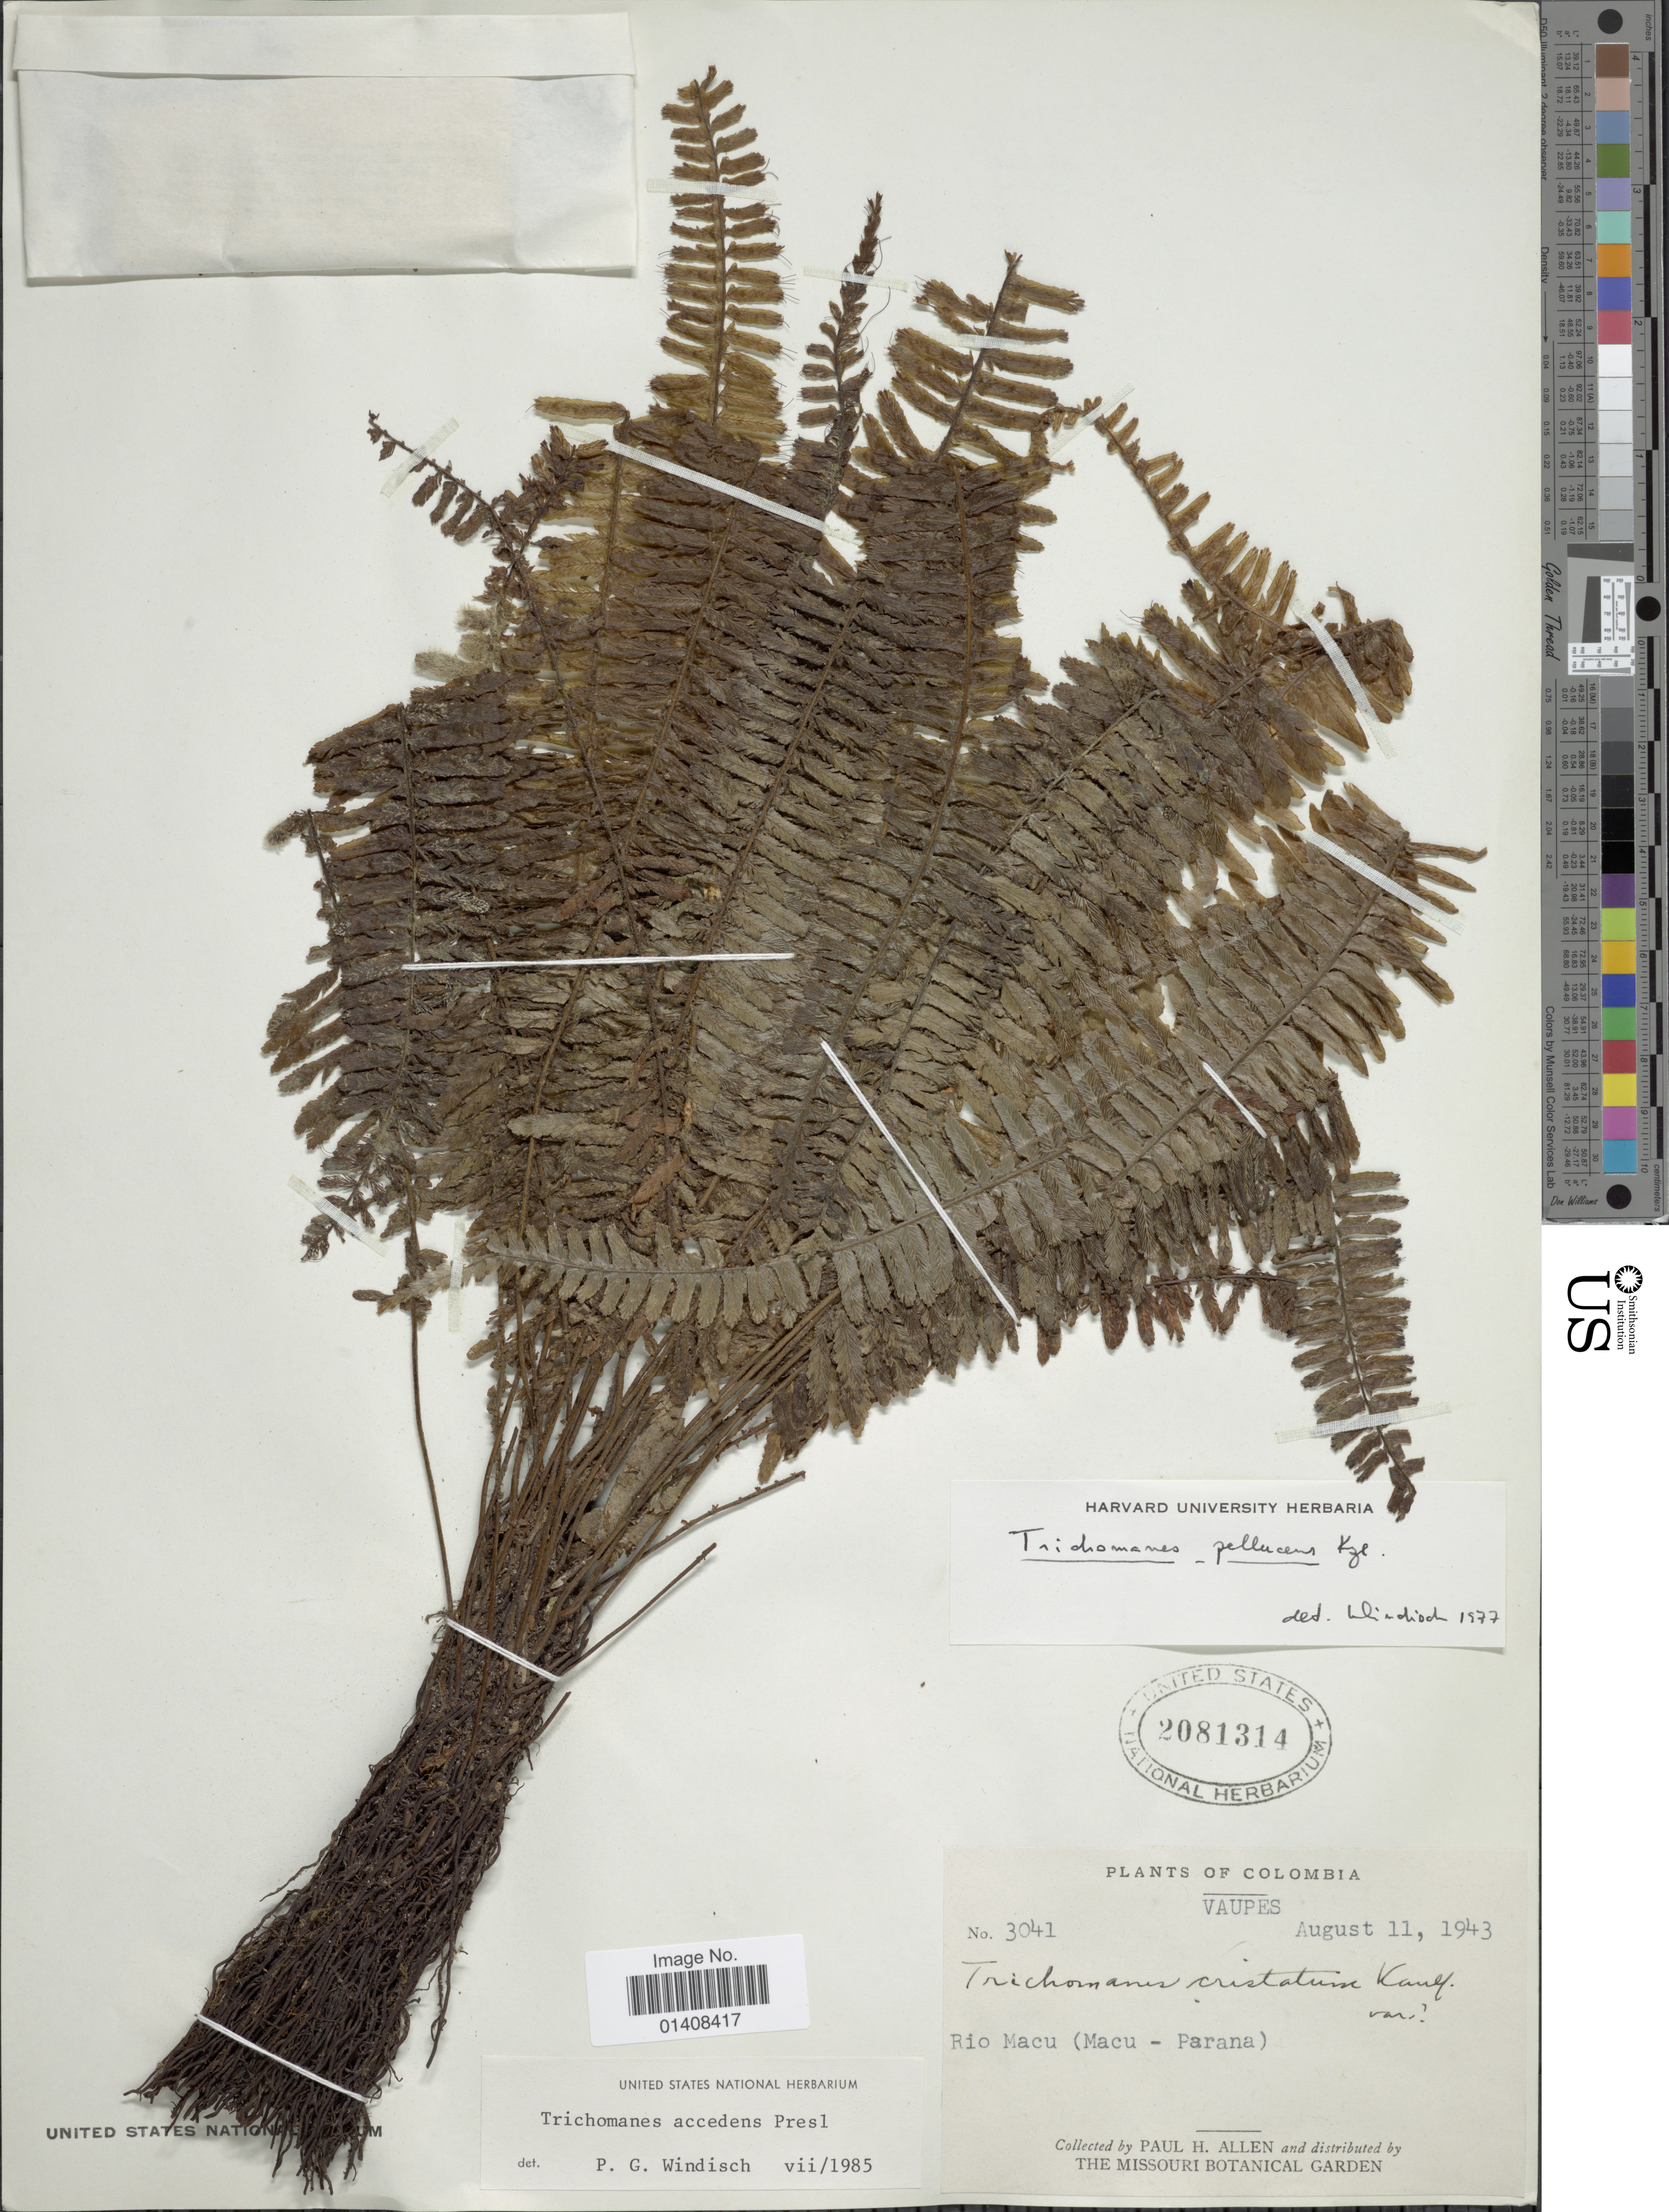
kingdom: Plantae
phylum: Tracheophyta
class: Polypodiopsida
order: Hymenophyllales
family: Hymenophyllaceae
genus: Trichomanes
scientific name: Trichomanes accedens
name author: C. Presl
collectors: P. H. Allen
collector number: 3041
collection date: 1943-08-11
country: Colombia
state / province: Vaupés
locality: Rio Macu (Macu-Parana)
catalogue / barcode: US 2081314